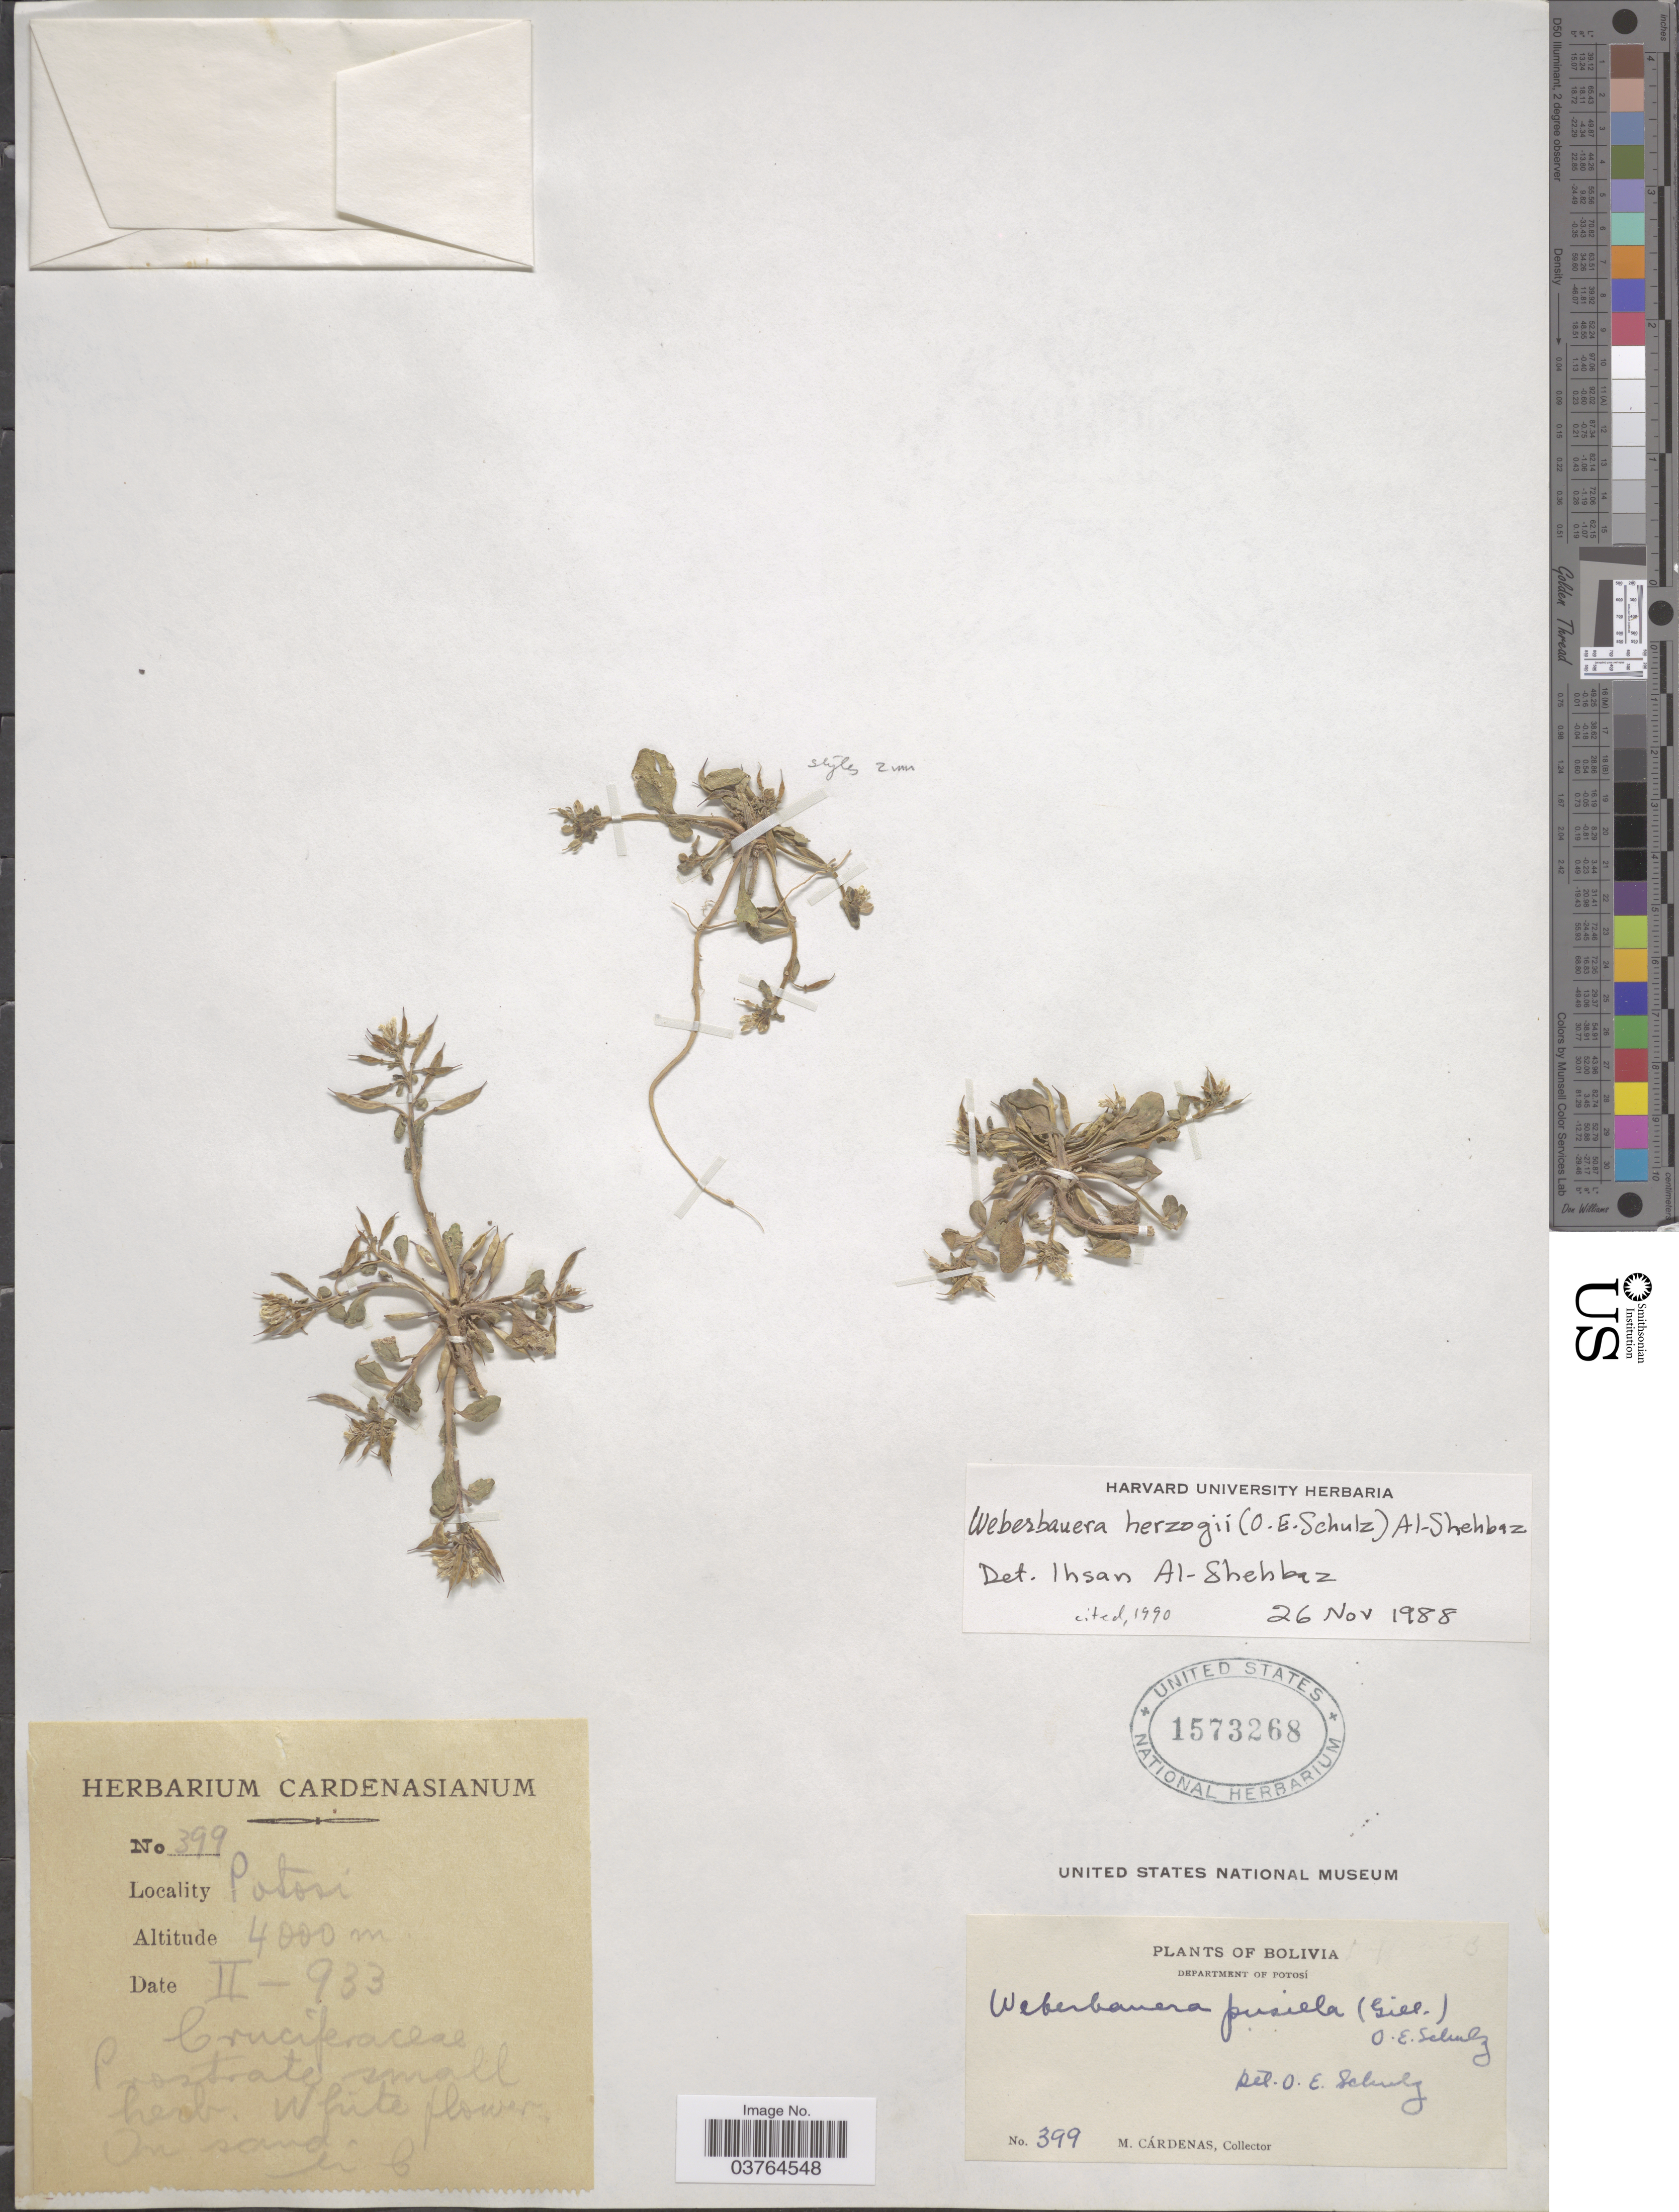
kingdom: Plantae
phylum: Tracheophyta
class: Magnoliopsida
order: Brassicales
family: Brassicaceae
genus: Weberbauera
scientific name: Weberbauera herzogii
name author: (O.E. Schulz) Al-Shehbaz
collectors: M. Cárdenas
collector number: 399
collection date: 1933-02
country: Bolivia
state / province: Potosi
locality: Department of Potosí. Potosi.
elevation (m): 4000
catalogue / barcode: US 1573268